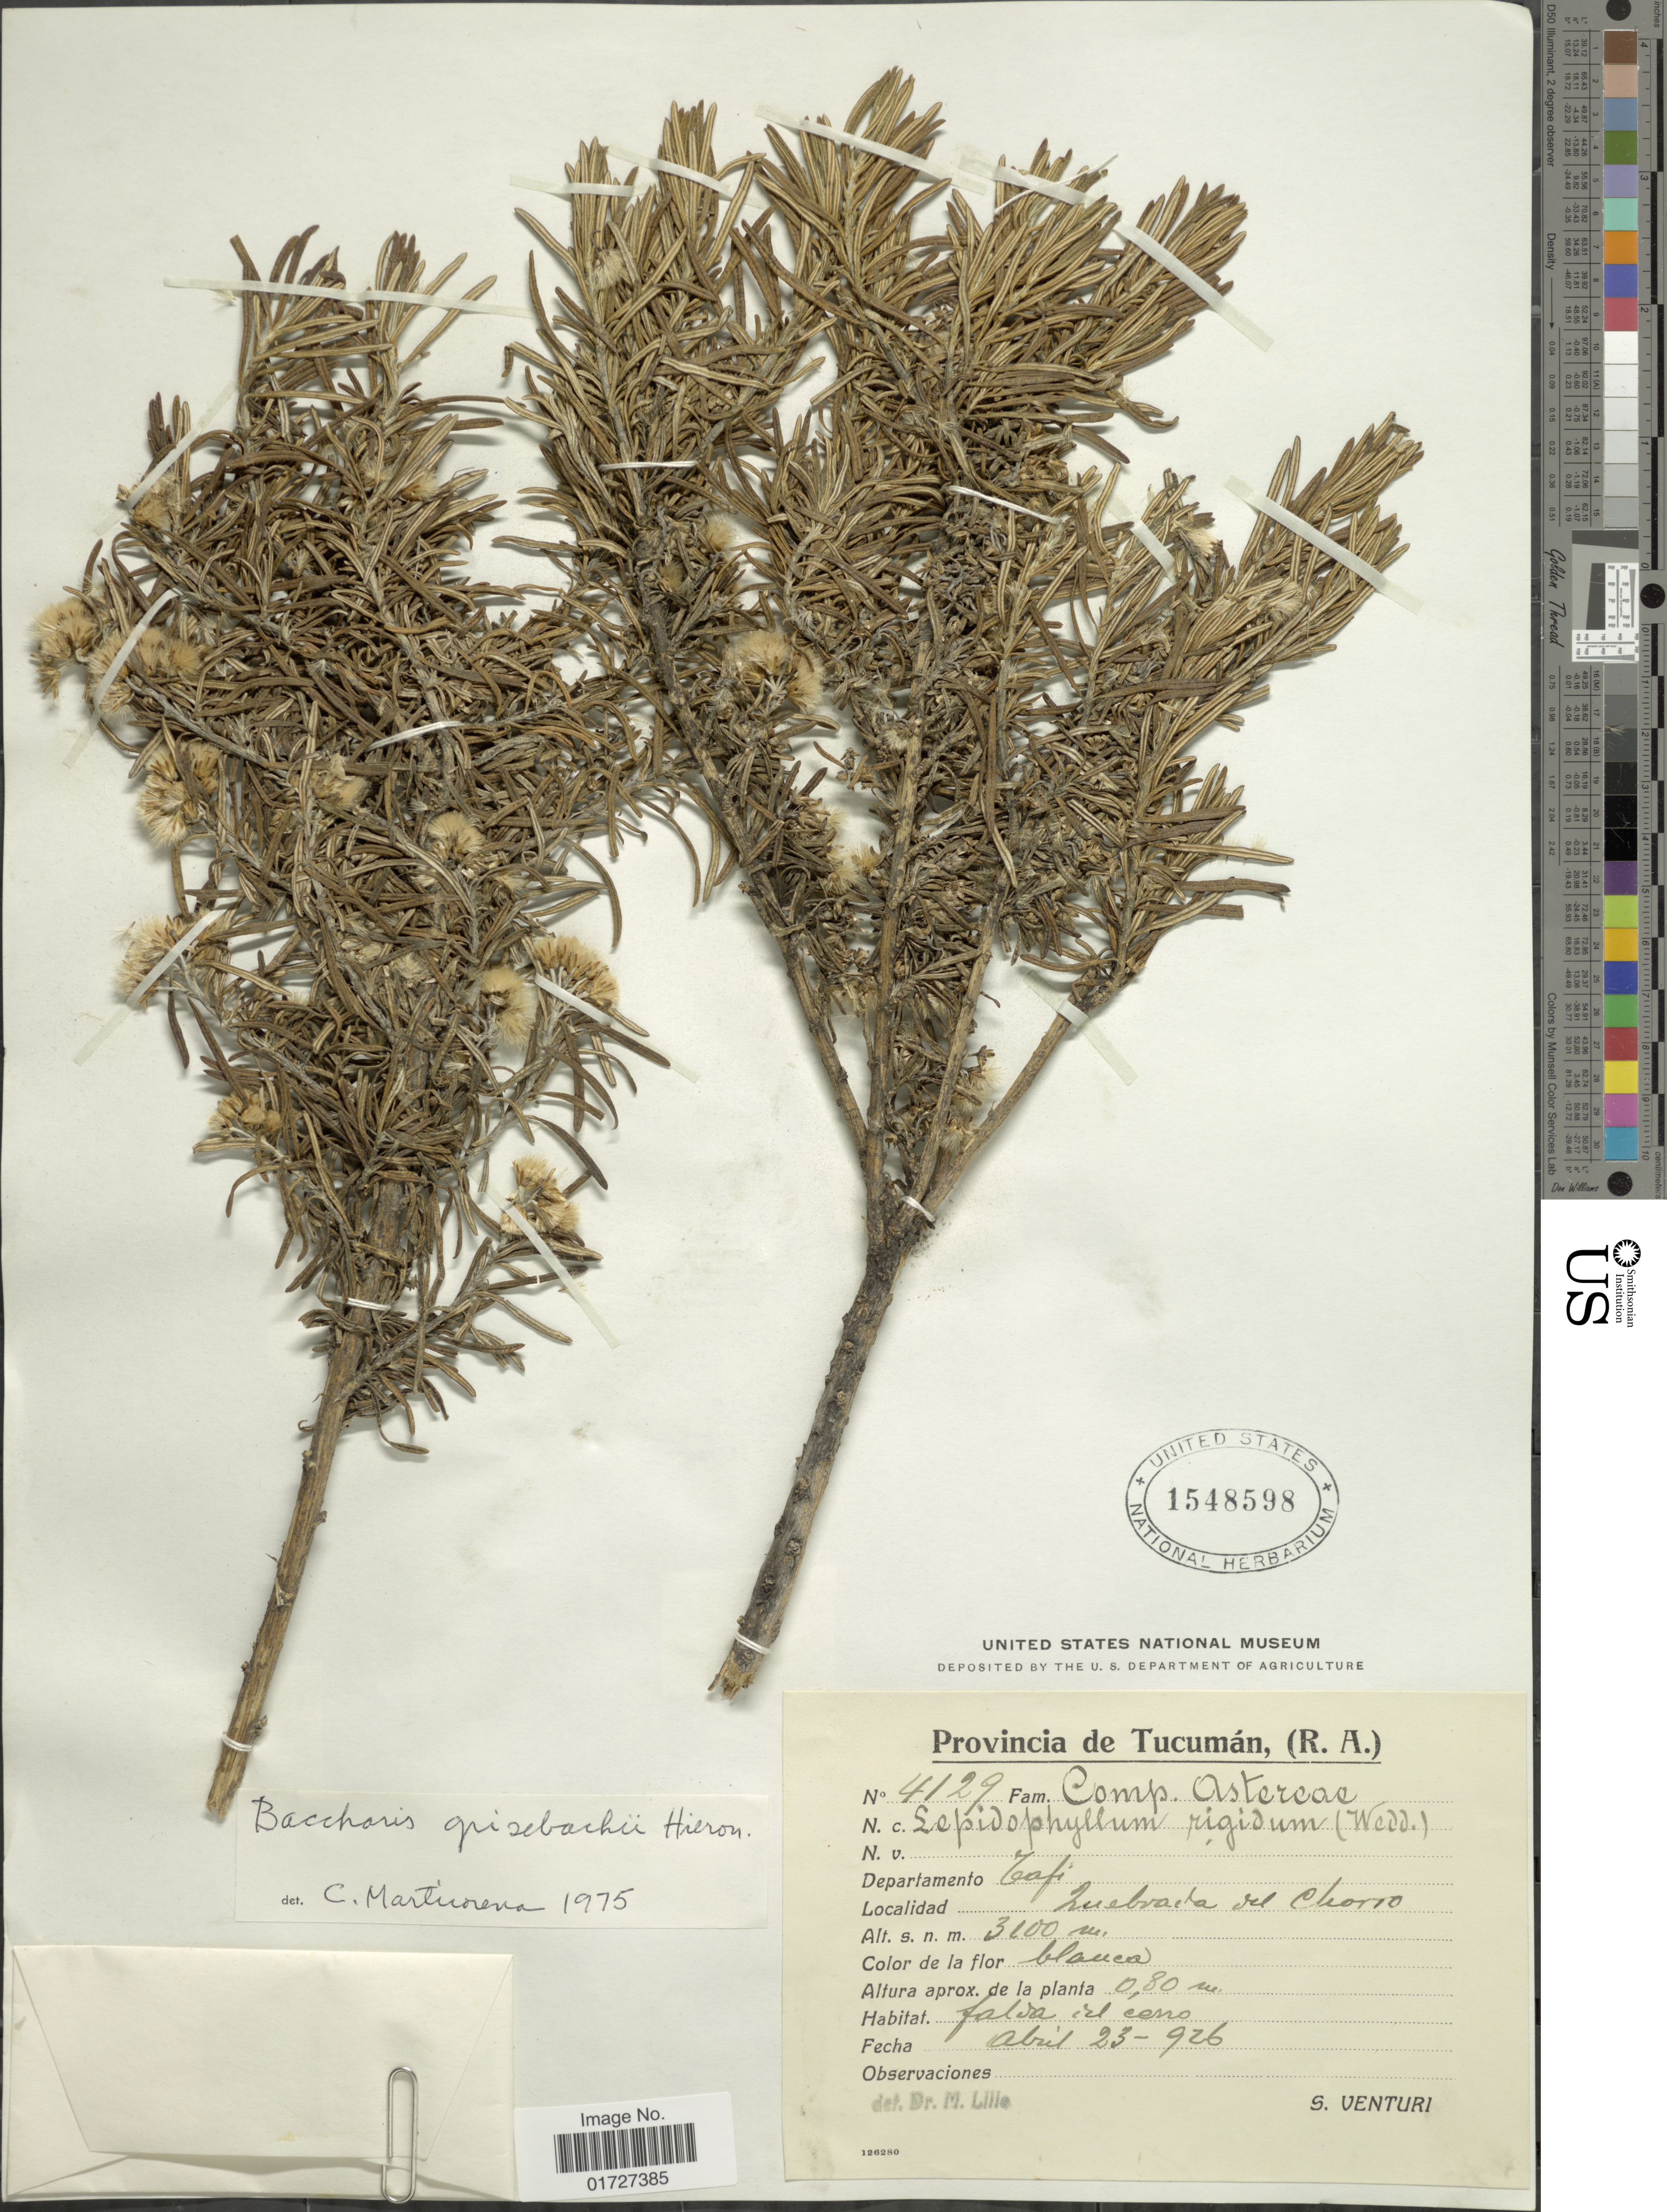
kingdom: Plantae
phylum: Tracheophyta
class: Magnoliopsida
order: Asterales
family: Asteraceae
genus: Baccharis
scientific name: Baccharis grisebachii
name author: Hieron.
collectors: S. Venturi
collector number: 4129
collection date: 1926-04-23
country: Argentina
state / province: Tucuman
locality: Departamento Tafi, Quebrada del Chorro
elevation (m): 3100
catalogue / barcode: US 1548598